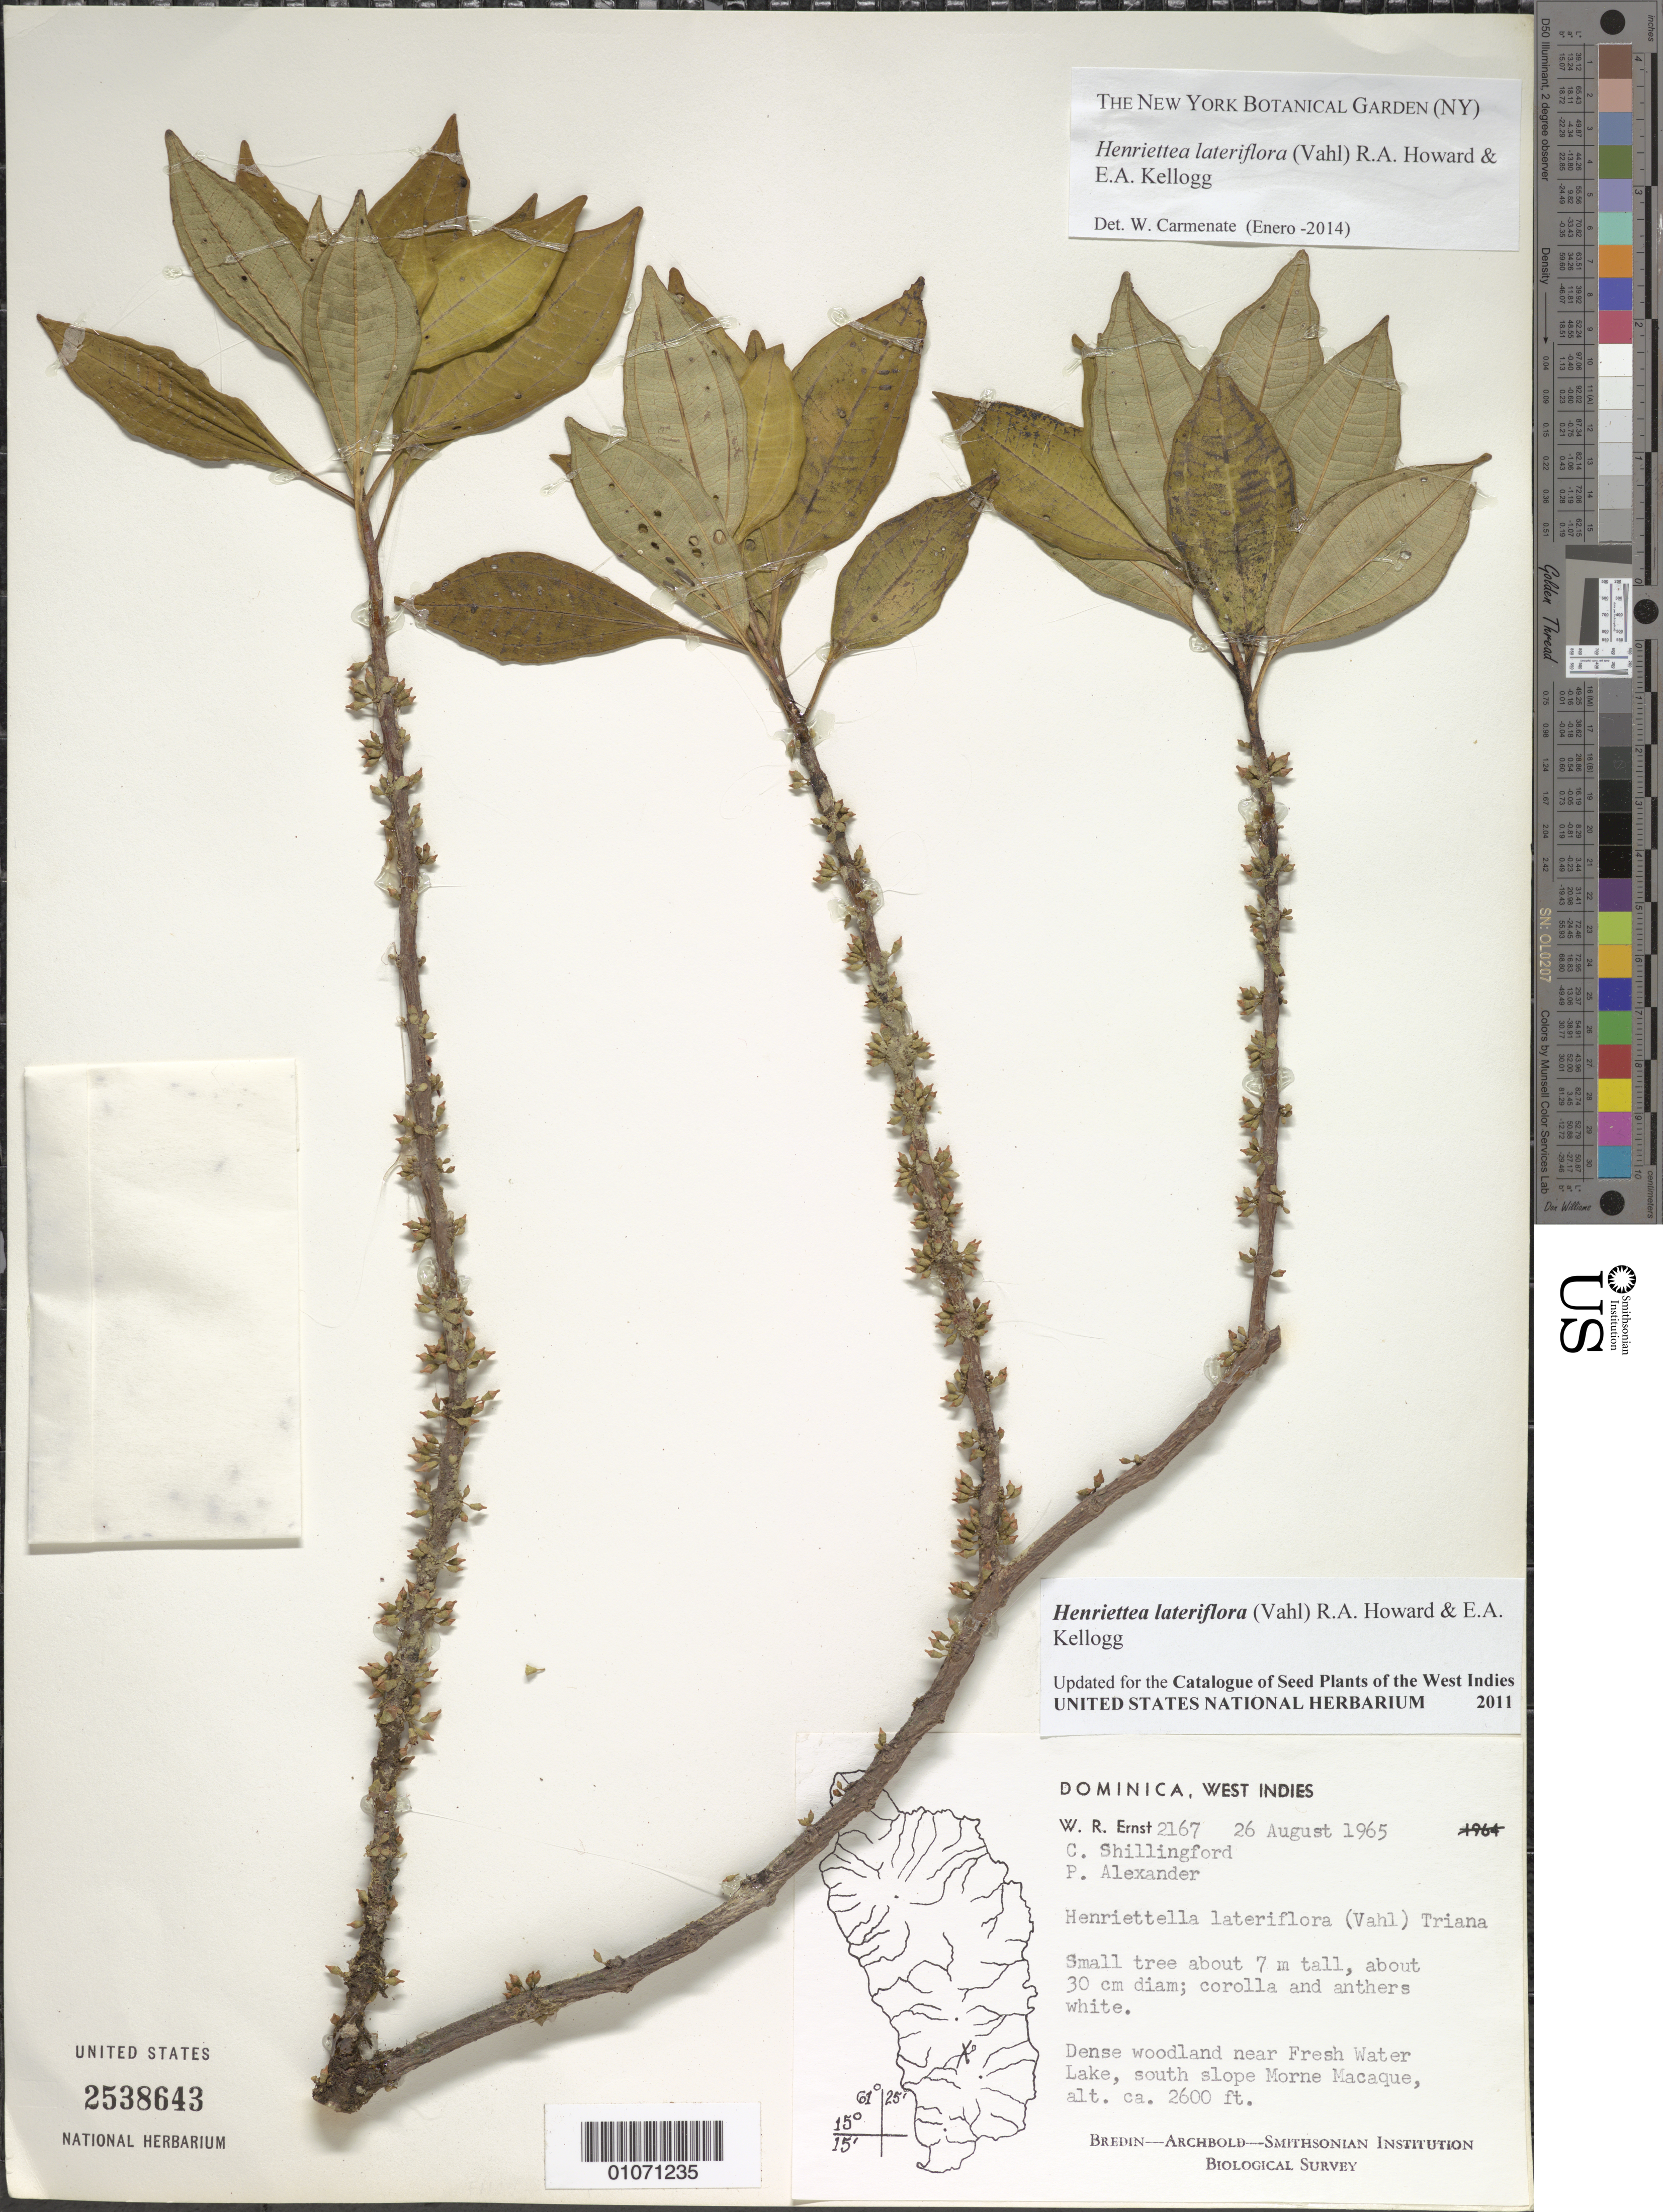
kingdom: Plantae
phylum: Tracheophyta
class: Magnoliopsida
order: Myrtales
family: Melastomataceae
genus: Henriettea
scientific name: Henriettea lateriflora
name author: (Vahl) R.A. Howard & E.A. Kellogg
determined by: Carmenate, W.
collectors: W. R. Ernst, C. Shillingford & P. Alexander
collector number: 2167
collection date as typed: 26 Aug 1965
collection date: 1965-08-26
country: Dominica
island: Dominica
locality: Morne Macaque, S slope; near Fresh Water Lake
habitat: Dense woodland near lake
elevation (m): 792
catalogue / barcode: US 2538643